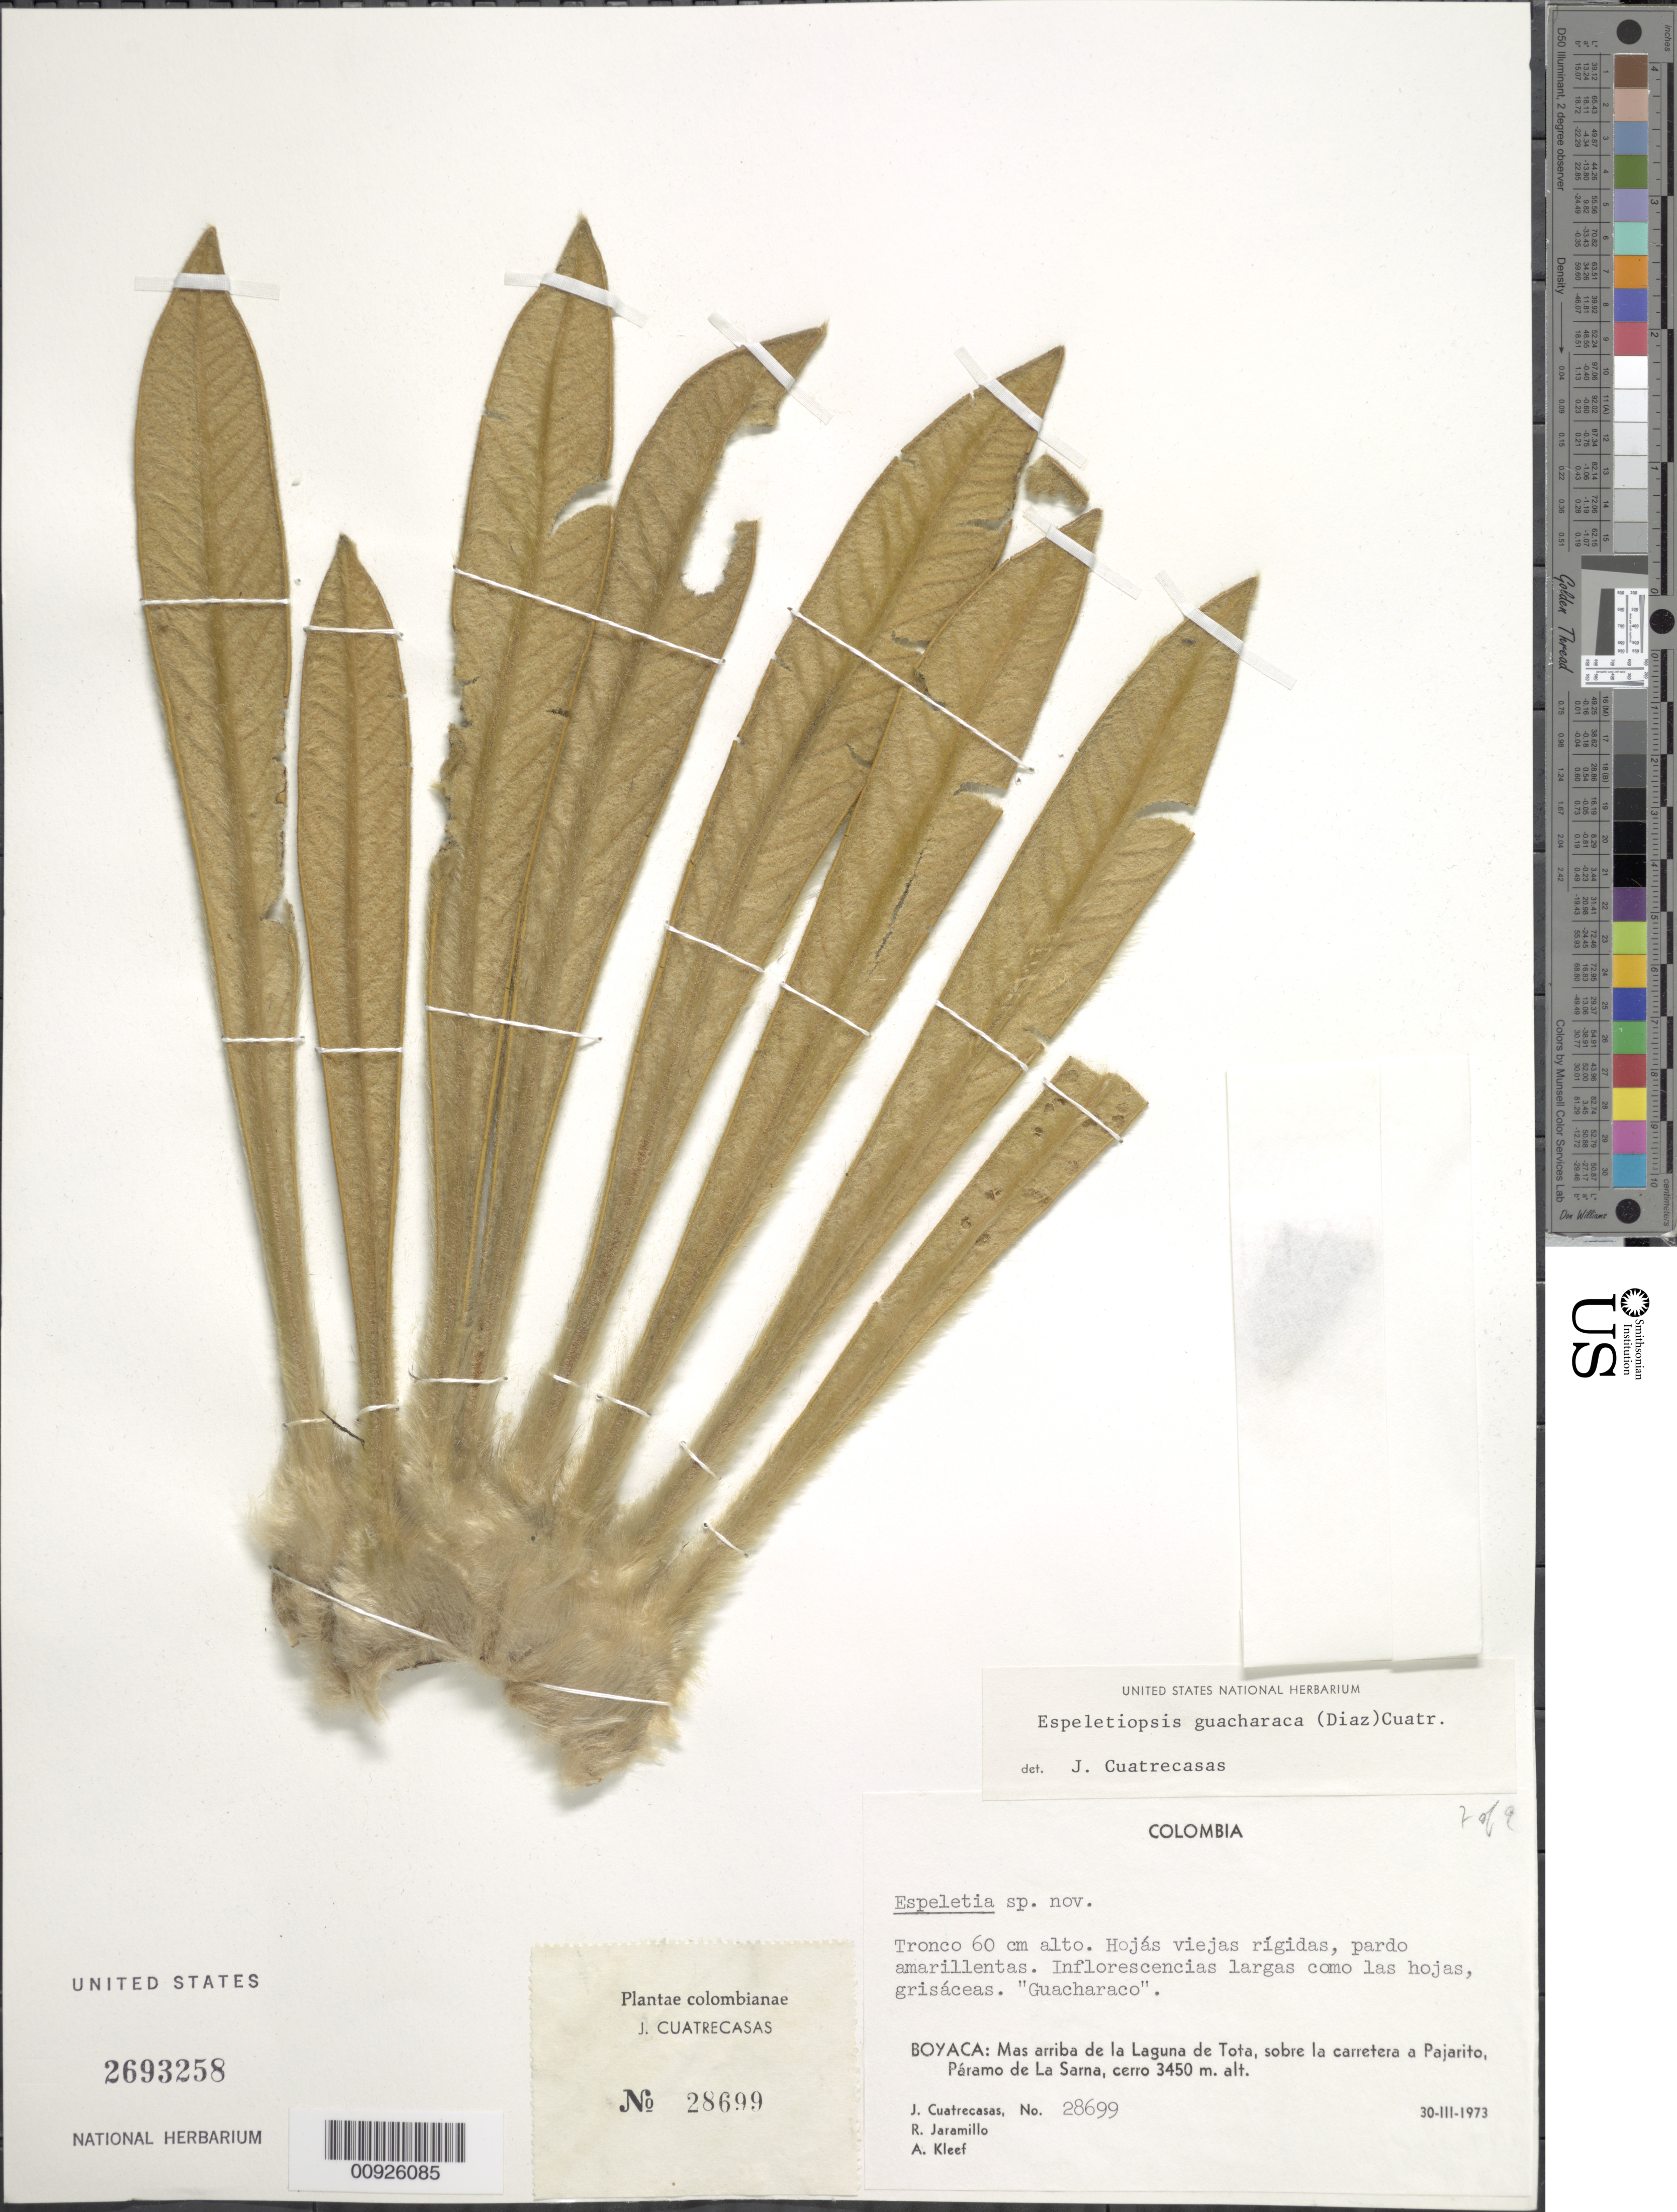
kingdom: Plantae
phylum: Tracheophyta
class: Magnoliopsida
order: Asterales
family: Asteraceae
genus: Espeletiopsis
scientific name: Espeletiopsis jimenez-quesadae var. guacharaca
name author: (S. Díaz) Cuatrec.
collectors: J. Cuatrecasas, R. Jaramillo M. & A. Kleef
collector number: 28698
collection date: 1973-03-30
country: Colombia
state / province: Boyacá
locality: Boyacá: Mas arriba de la Laguna de Tota, sobre la carretera a Pajarito, Paramo de La Sarna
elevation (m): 3450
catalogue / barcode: US 2693258